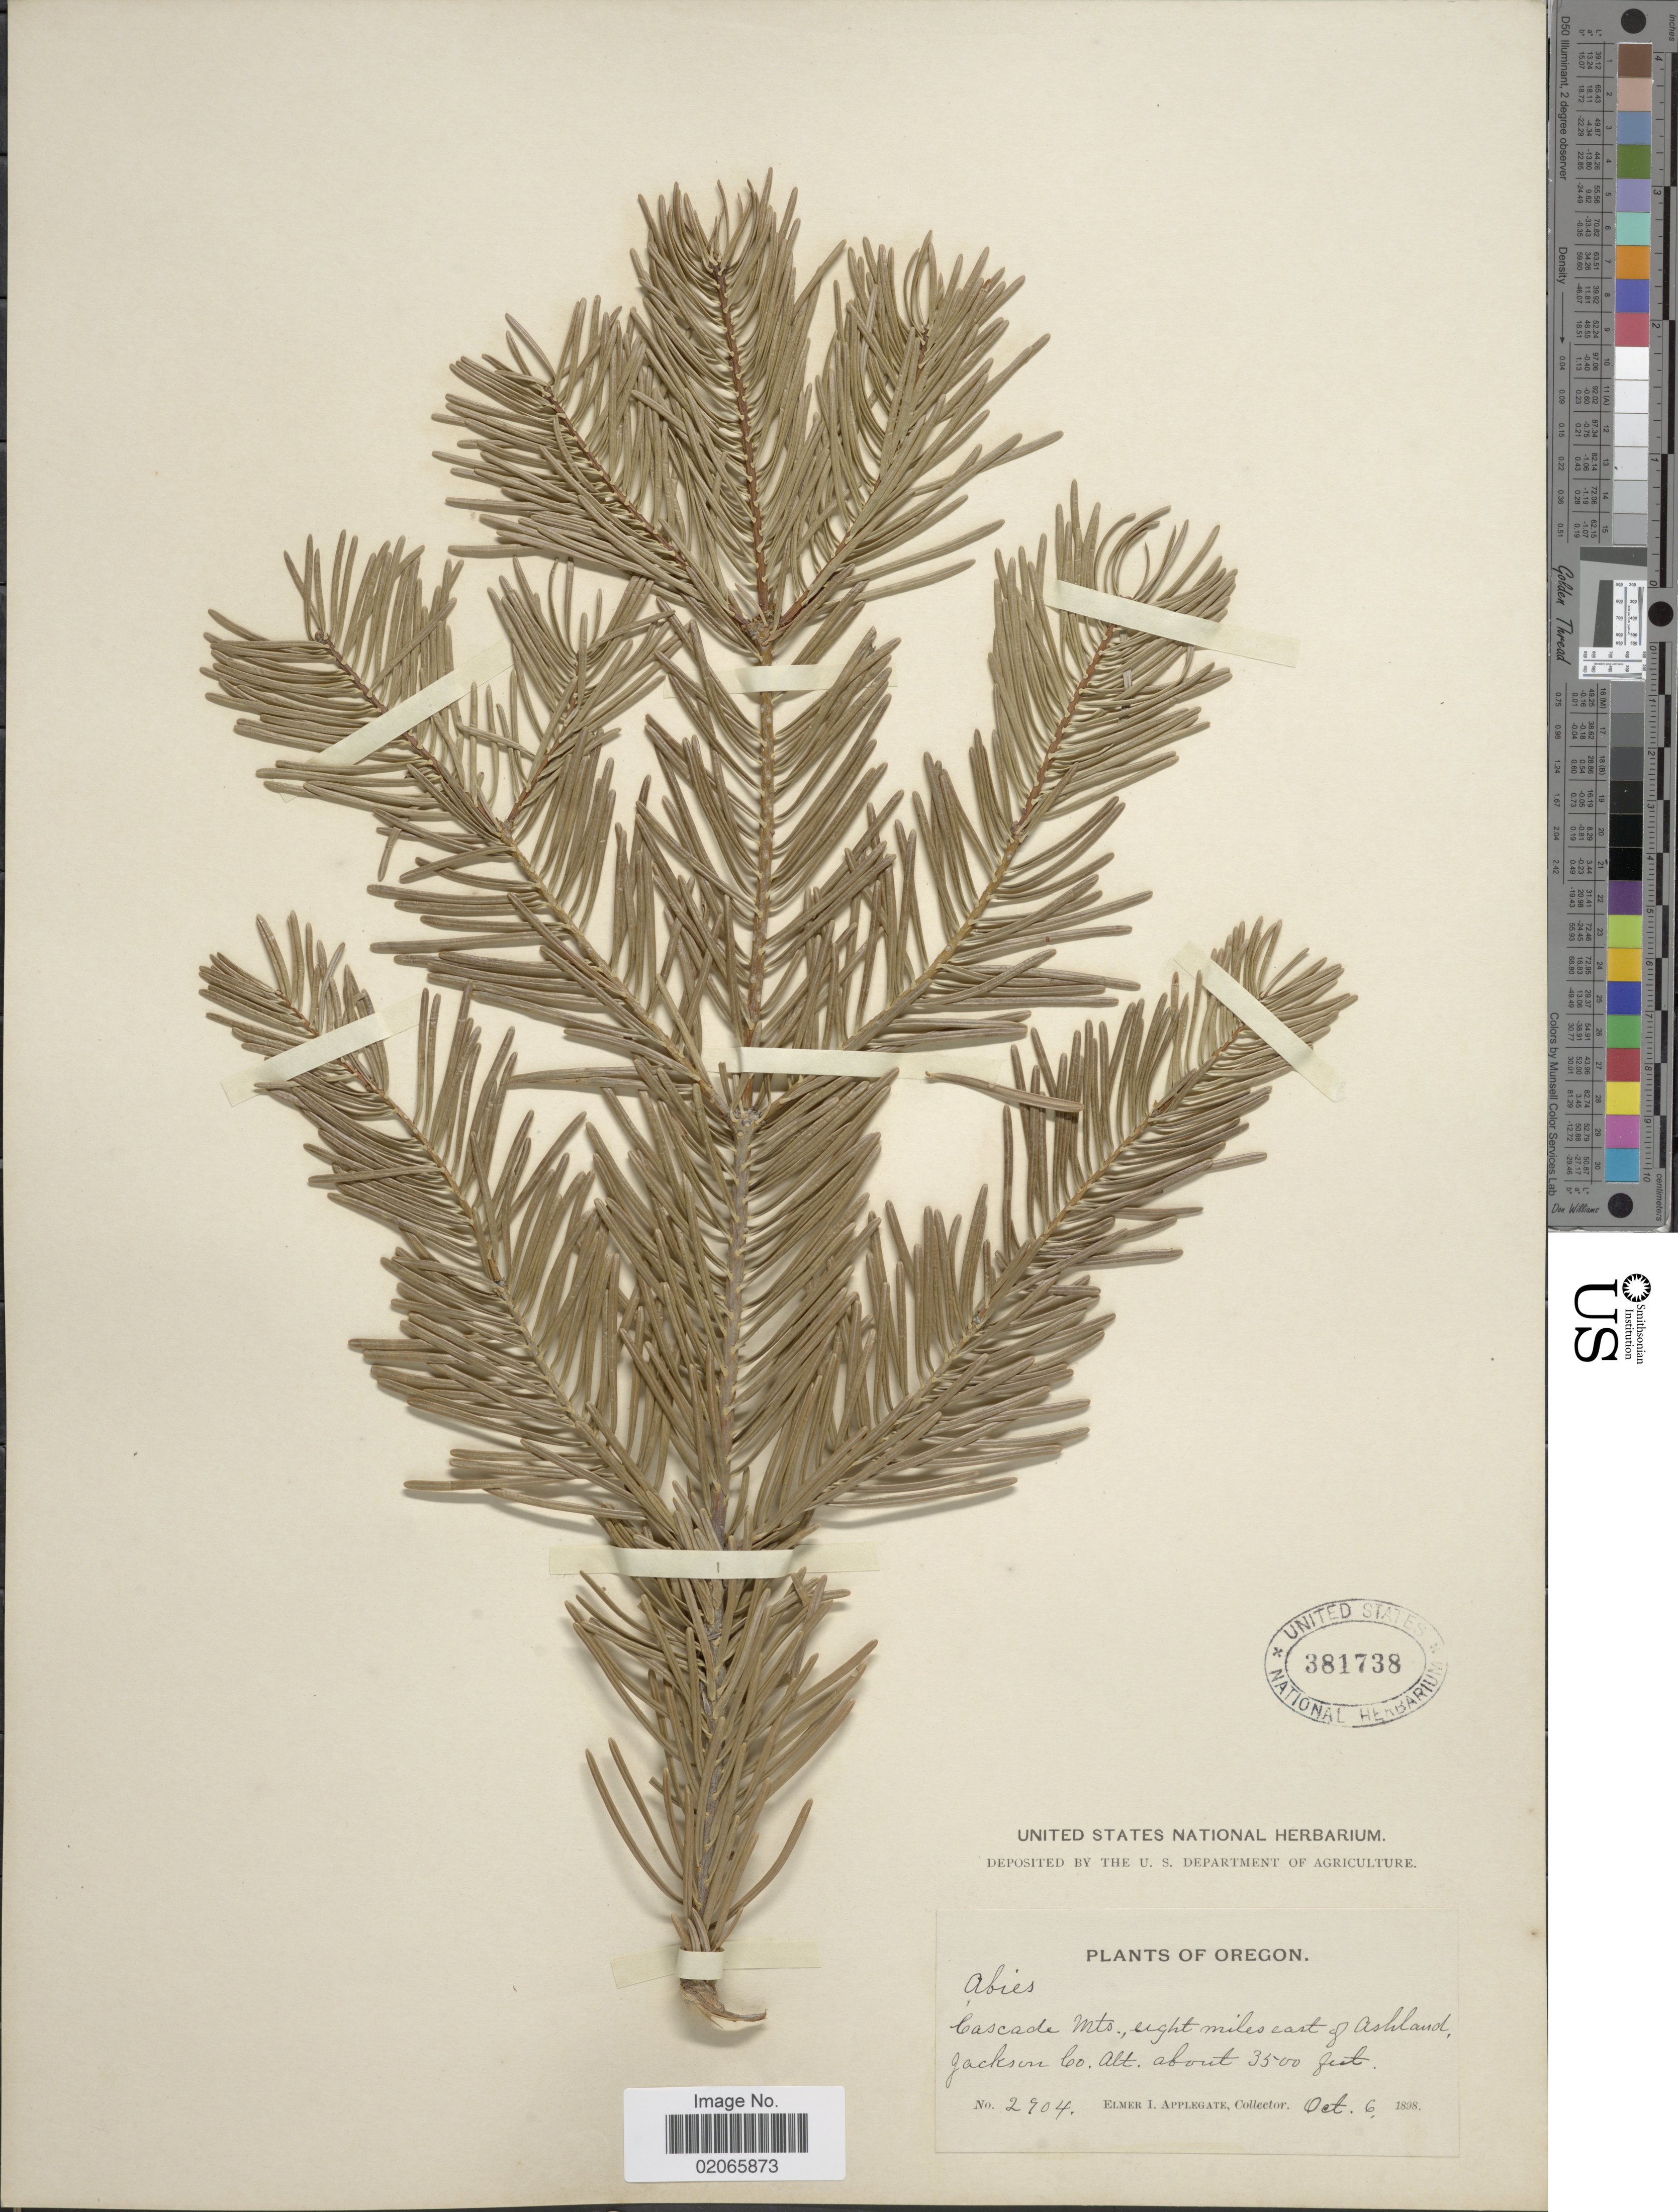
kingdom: Plantae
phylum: Tracheophyta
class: Pinopsida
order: Pinales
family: Pinaceae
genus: Abies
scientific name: Abies sp.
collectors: E. I. Applegate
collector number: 2904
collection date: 1898-10-06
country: United States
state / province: Oregon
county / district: Jackson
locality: Cascade Mts., eight miles east of Ashland, Jackson Co.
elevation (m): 1067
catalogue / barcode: US 381738